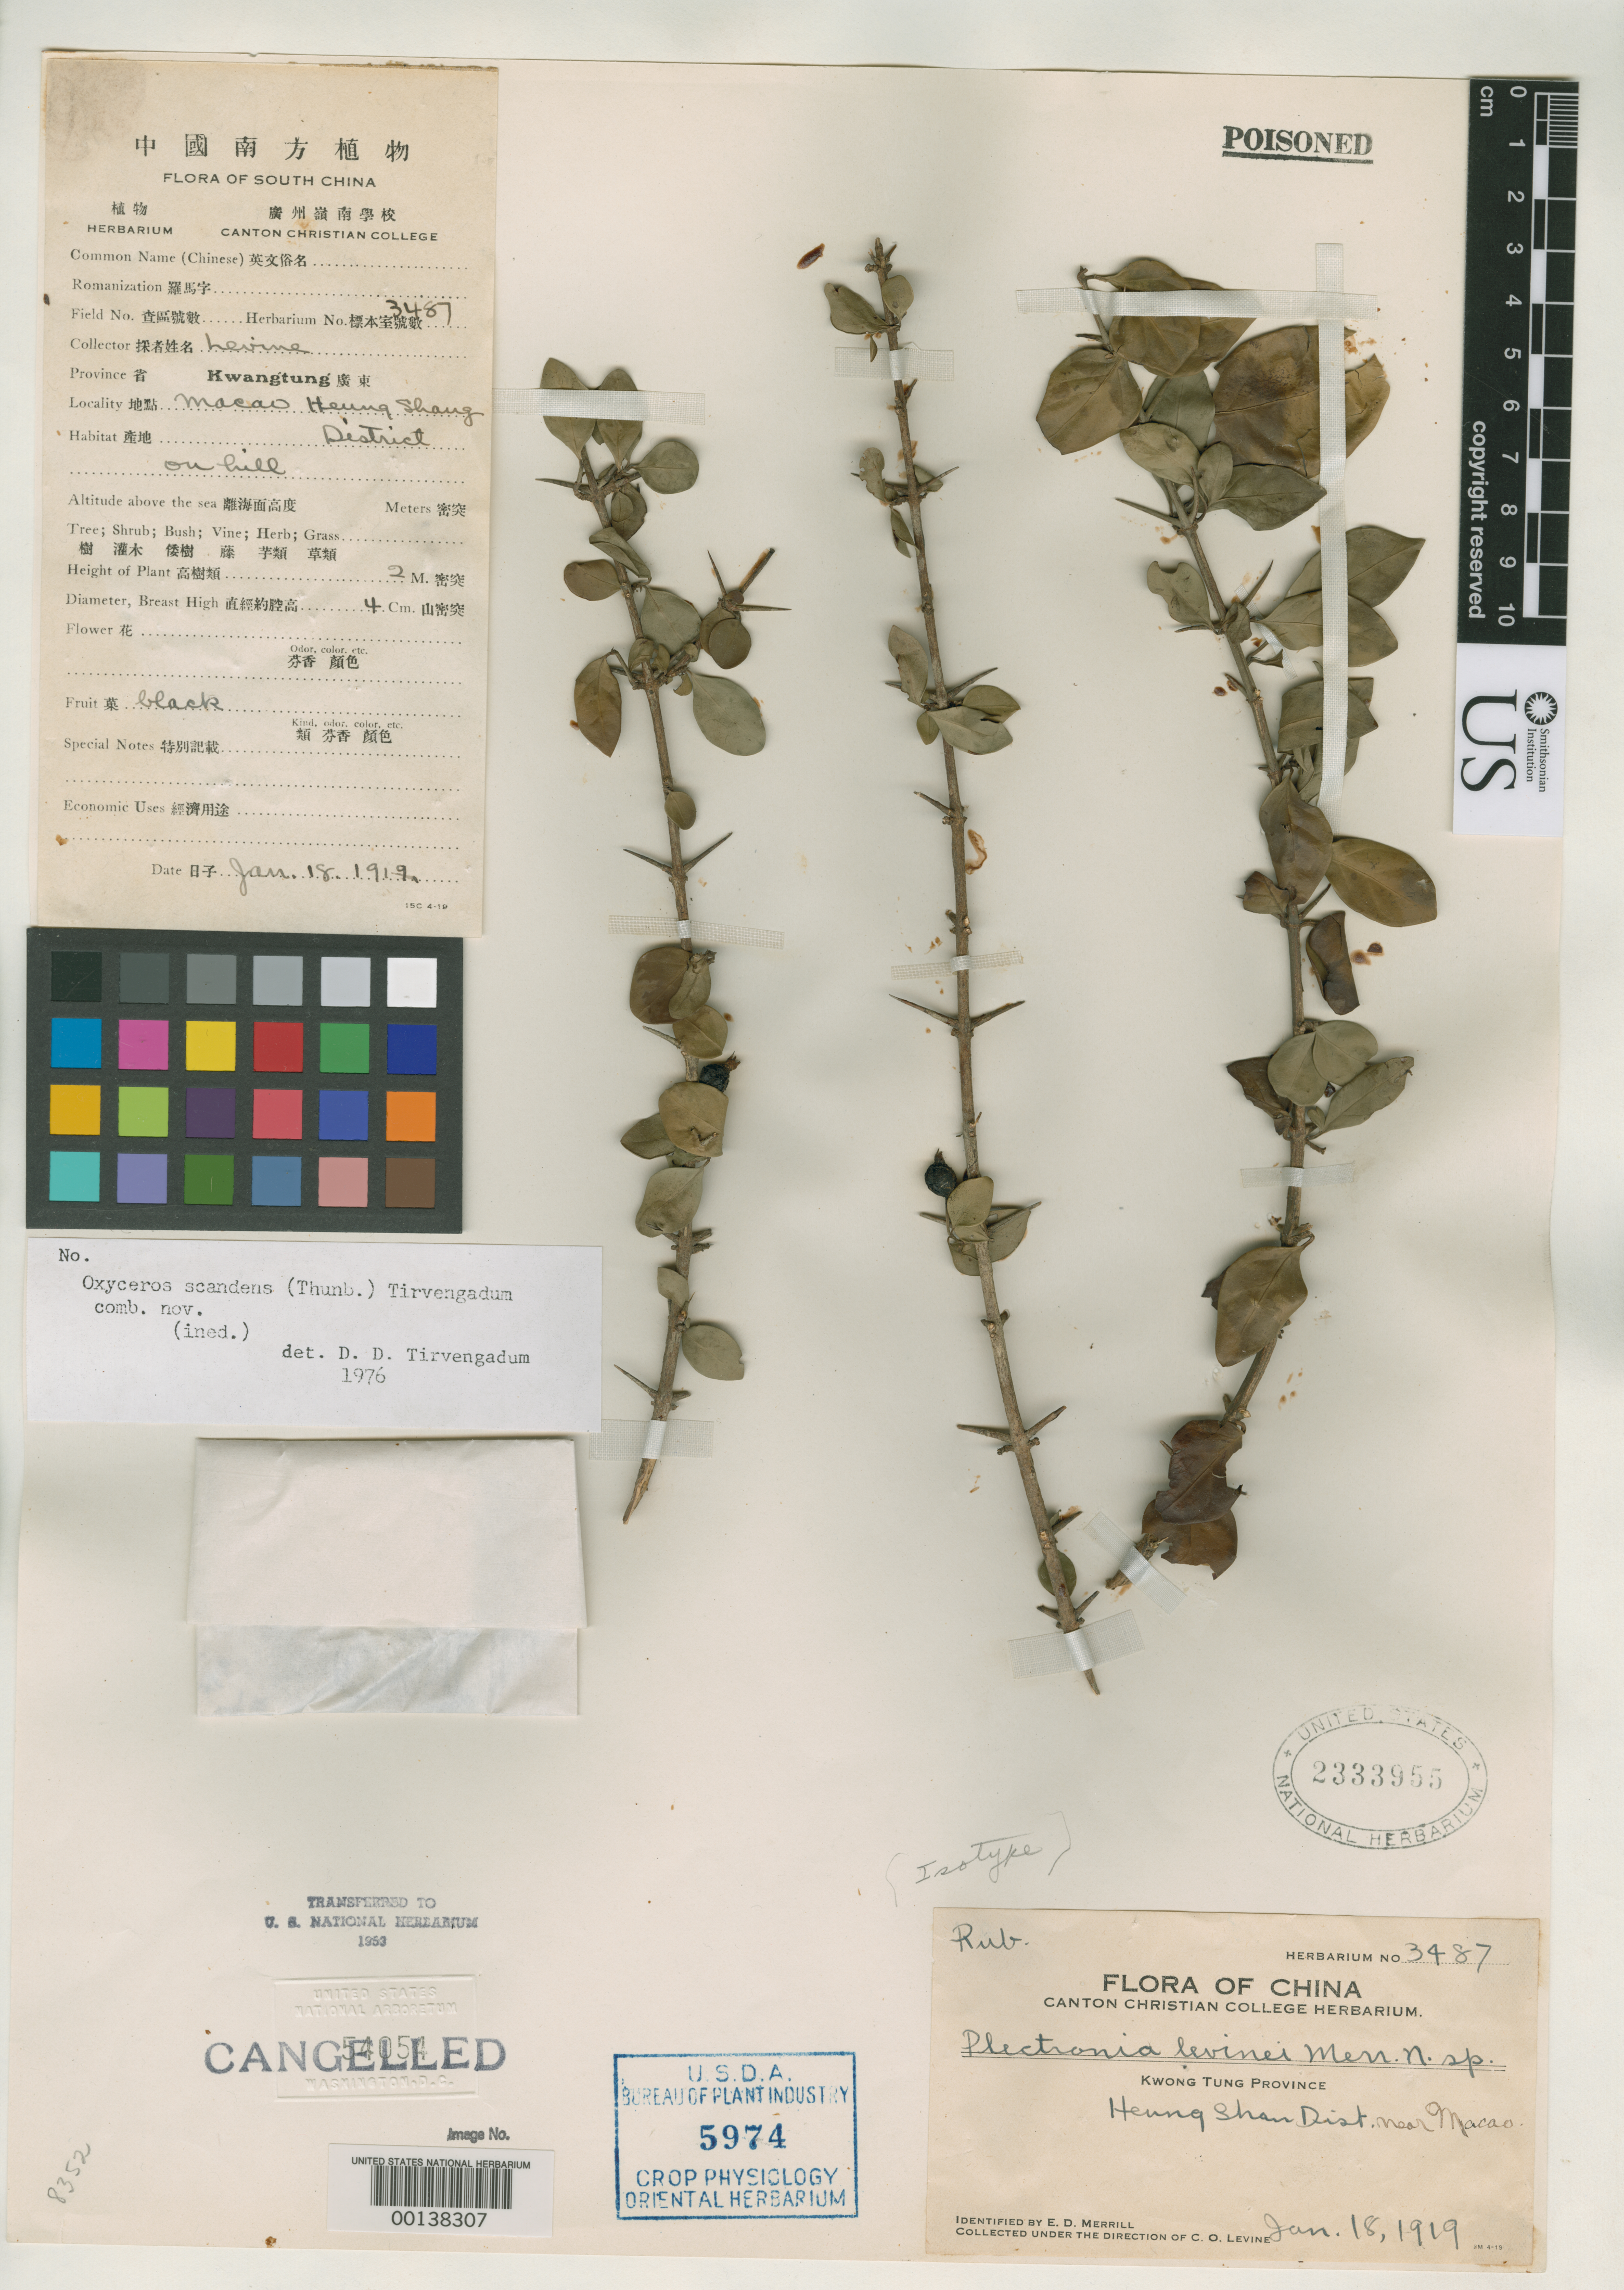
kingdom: Plantae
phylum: Tracheophyta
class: Magnoliopsida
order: Gentianales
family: Rubiaceae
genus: Plectronia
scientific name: Plectronia levinei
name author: Merr.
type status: Isotype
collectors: C. O. Levine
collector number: C.C.C. 3487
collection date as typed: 18 Jan 1919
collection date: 1919-01-18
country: China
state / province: Guangdong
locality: Heung Shan Dist., near Macao.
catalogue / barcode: US 2333955